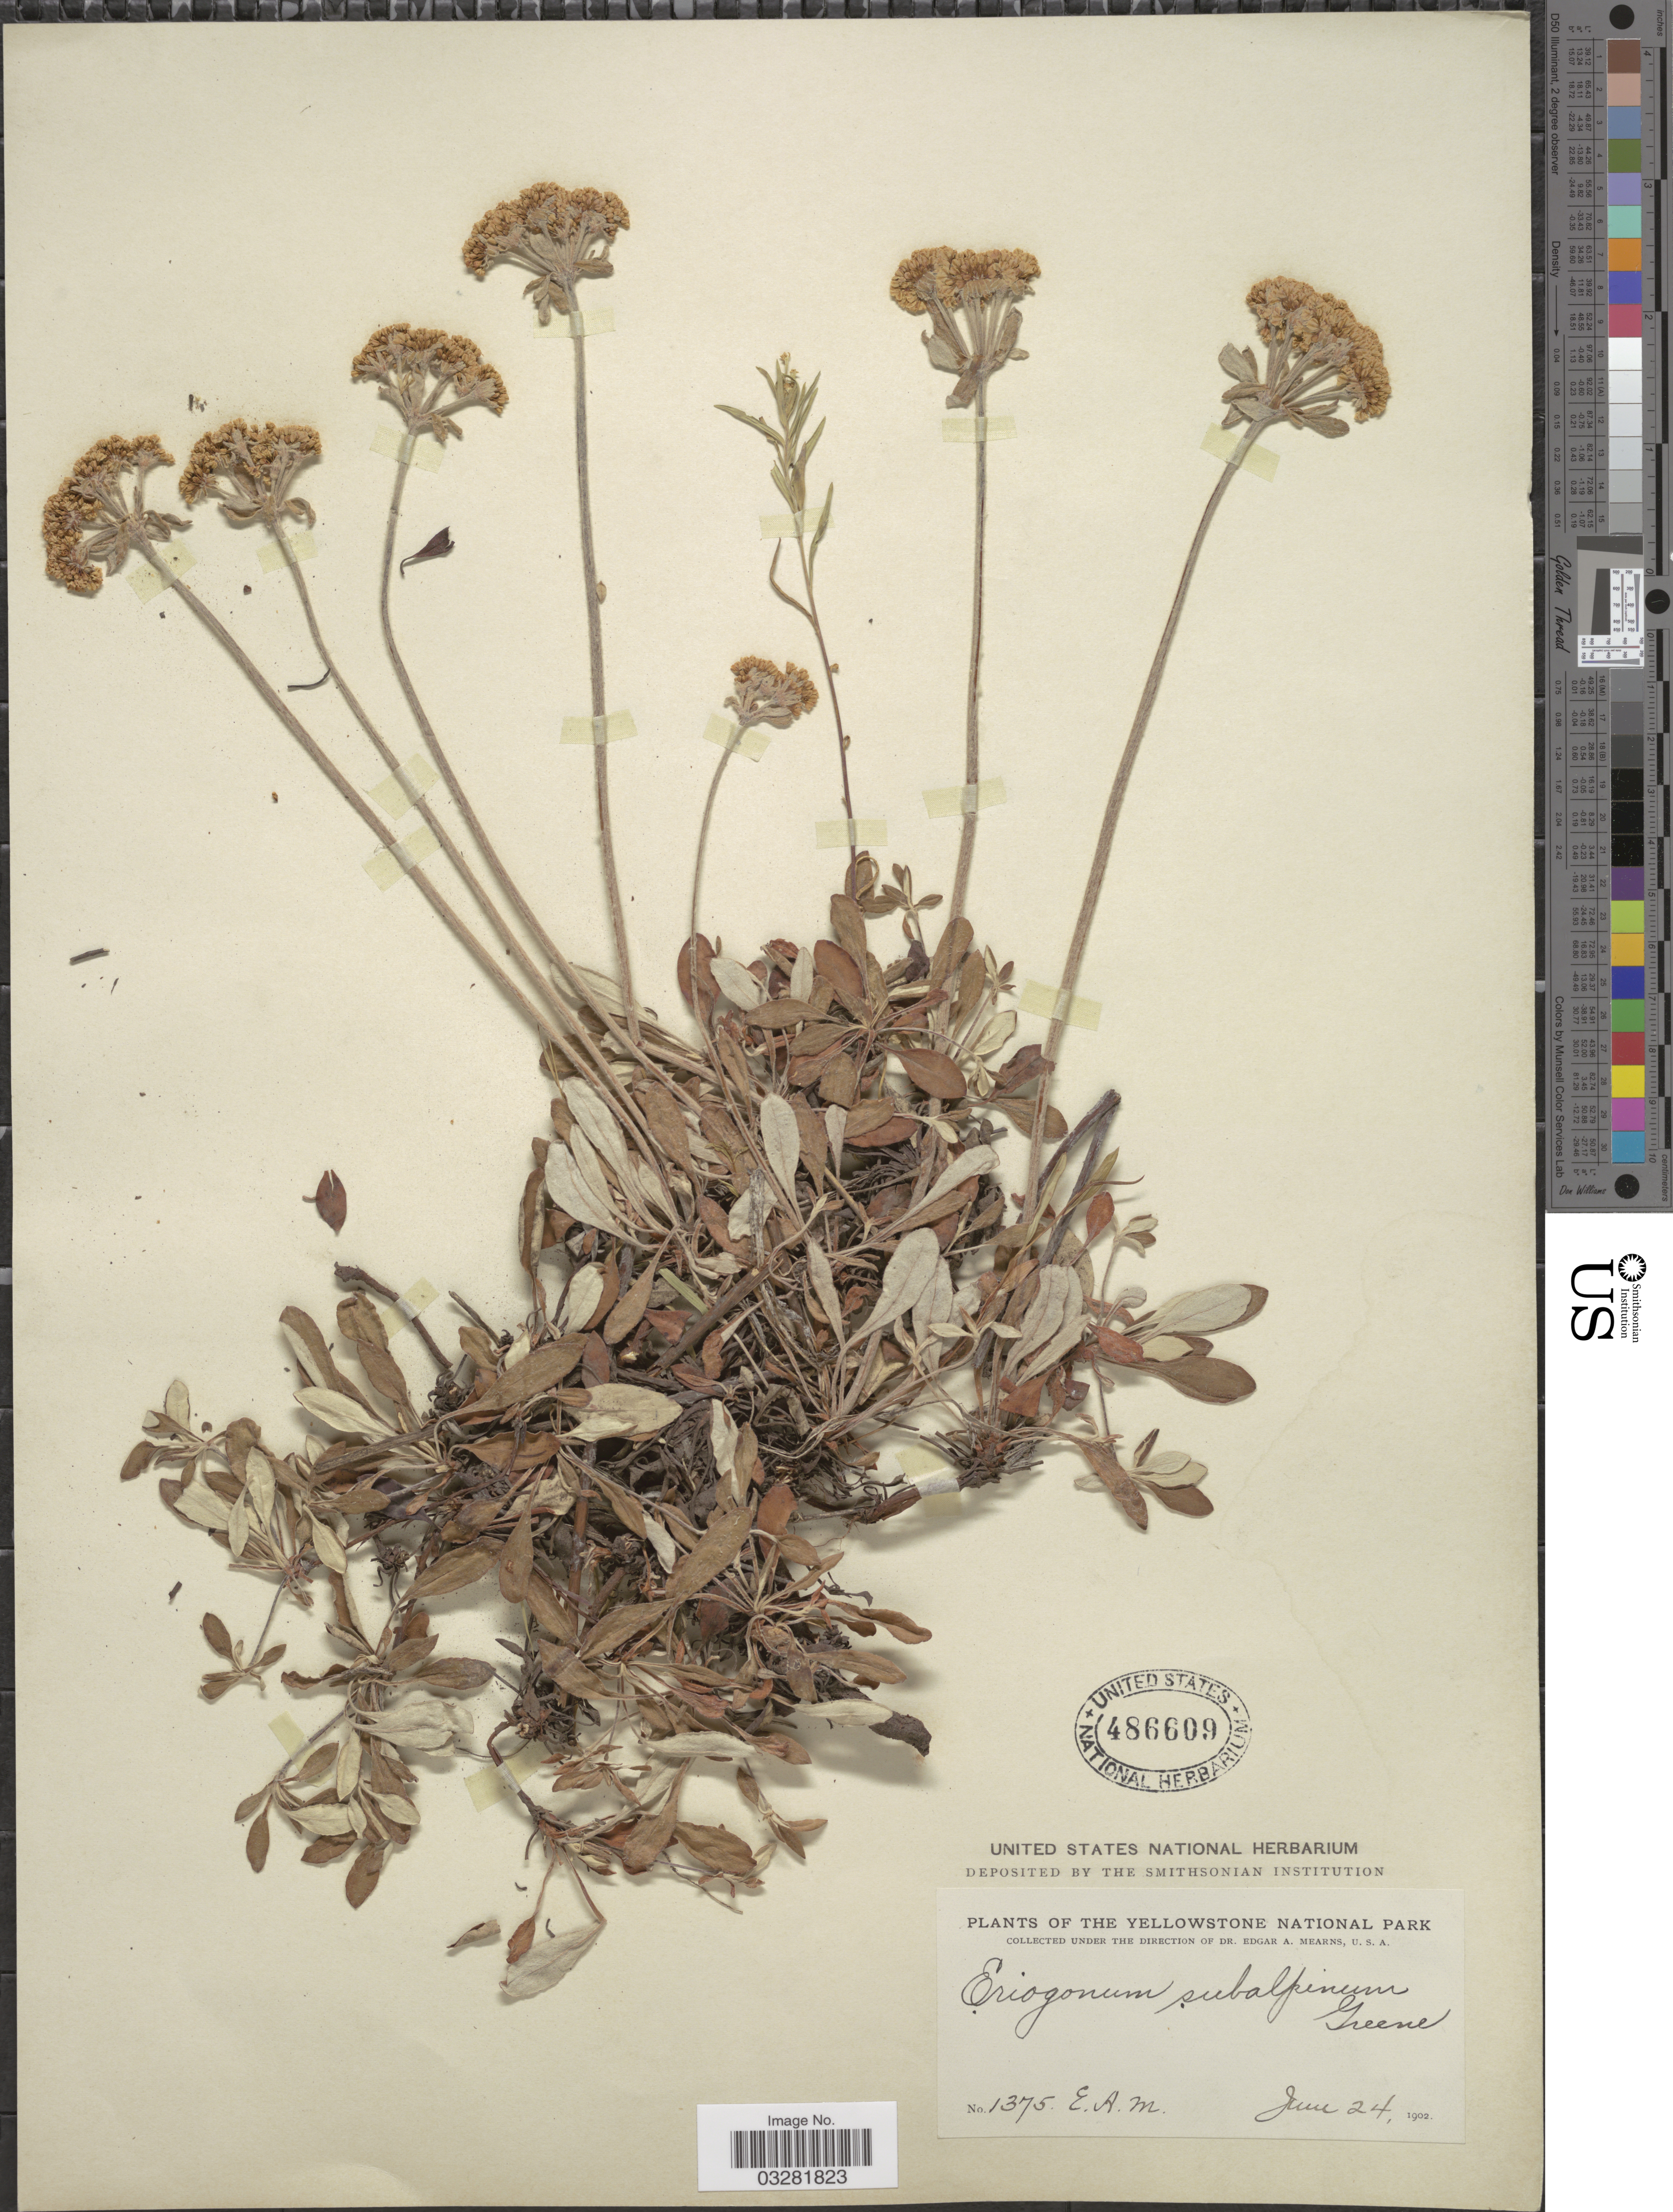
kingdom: Plantae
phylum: Tracheophyta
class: Magnoliopsida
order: Caryophyllales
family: Polygonaceae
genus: Eriogonum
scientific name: Eriogonum umbellatum var. subalpinum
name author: M.E. Jones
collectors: E. A. Mearns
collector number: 1375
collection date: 1902-06-24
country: United States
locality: The Yellowstone National Park.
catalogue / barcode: US 486609